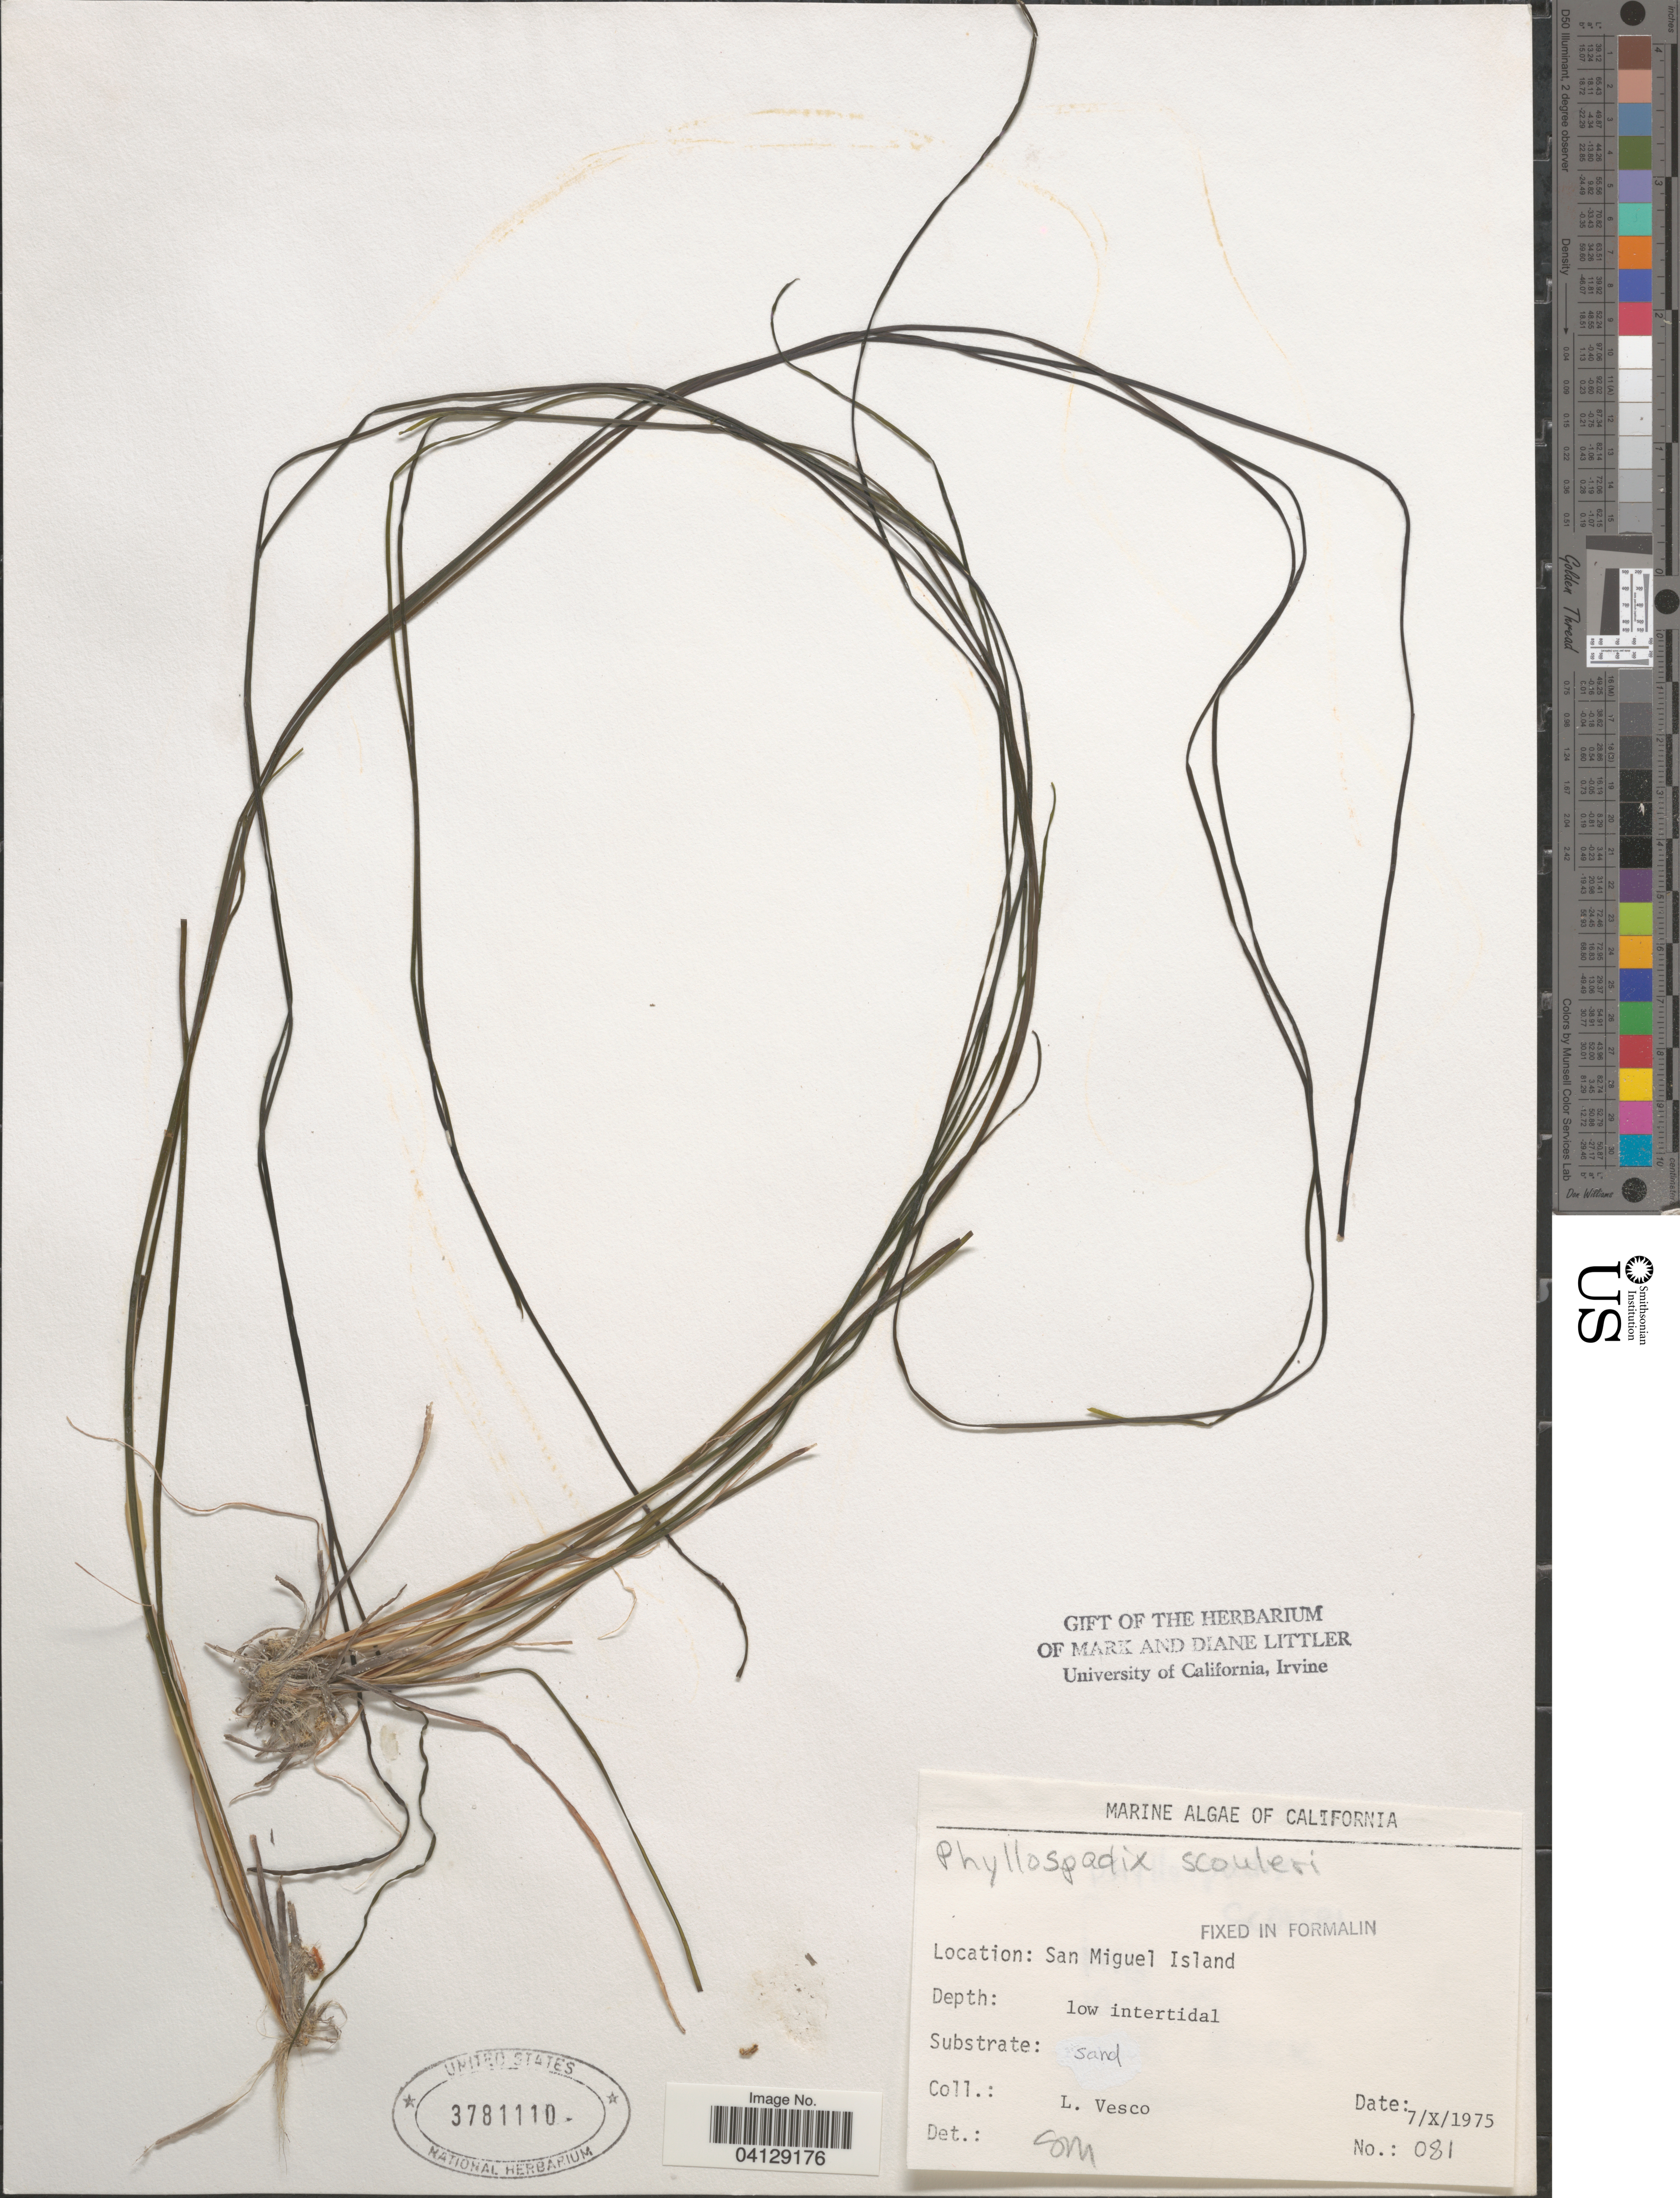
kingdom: Plantae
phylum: Tracheophyta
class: Liliopsida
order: Alismatales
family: Zosteraceae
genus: Phyllospadix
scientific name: Phyllospadix scouleri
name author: Hook.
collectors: L. Vesco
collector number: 081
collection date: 1975-10-07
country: United States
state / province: California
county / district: Santa Barbara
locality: San Miguel Island.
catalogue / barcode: US 3781110